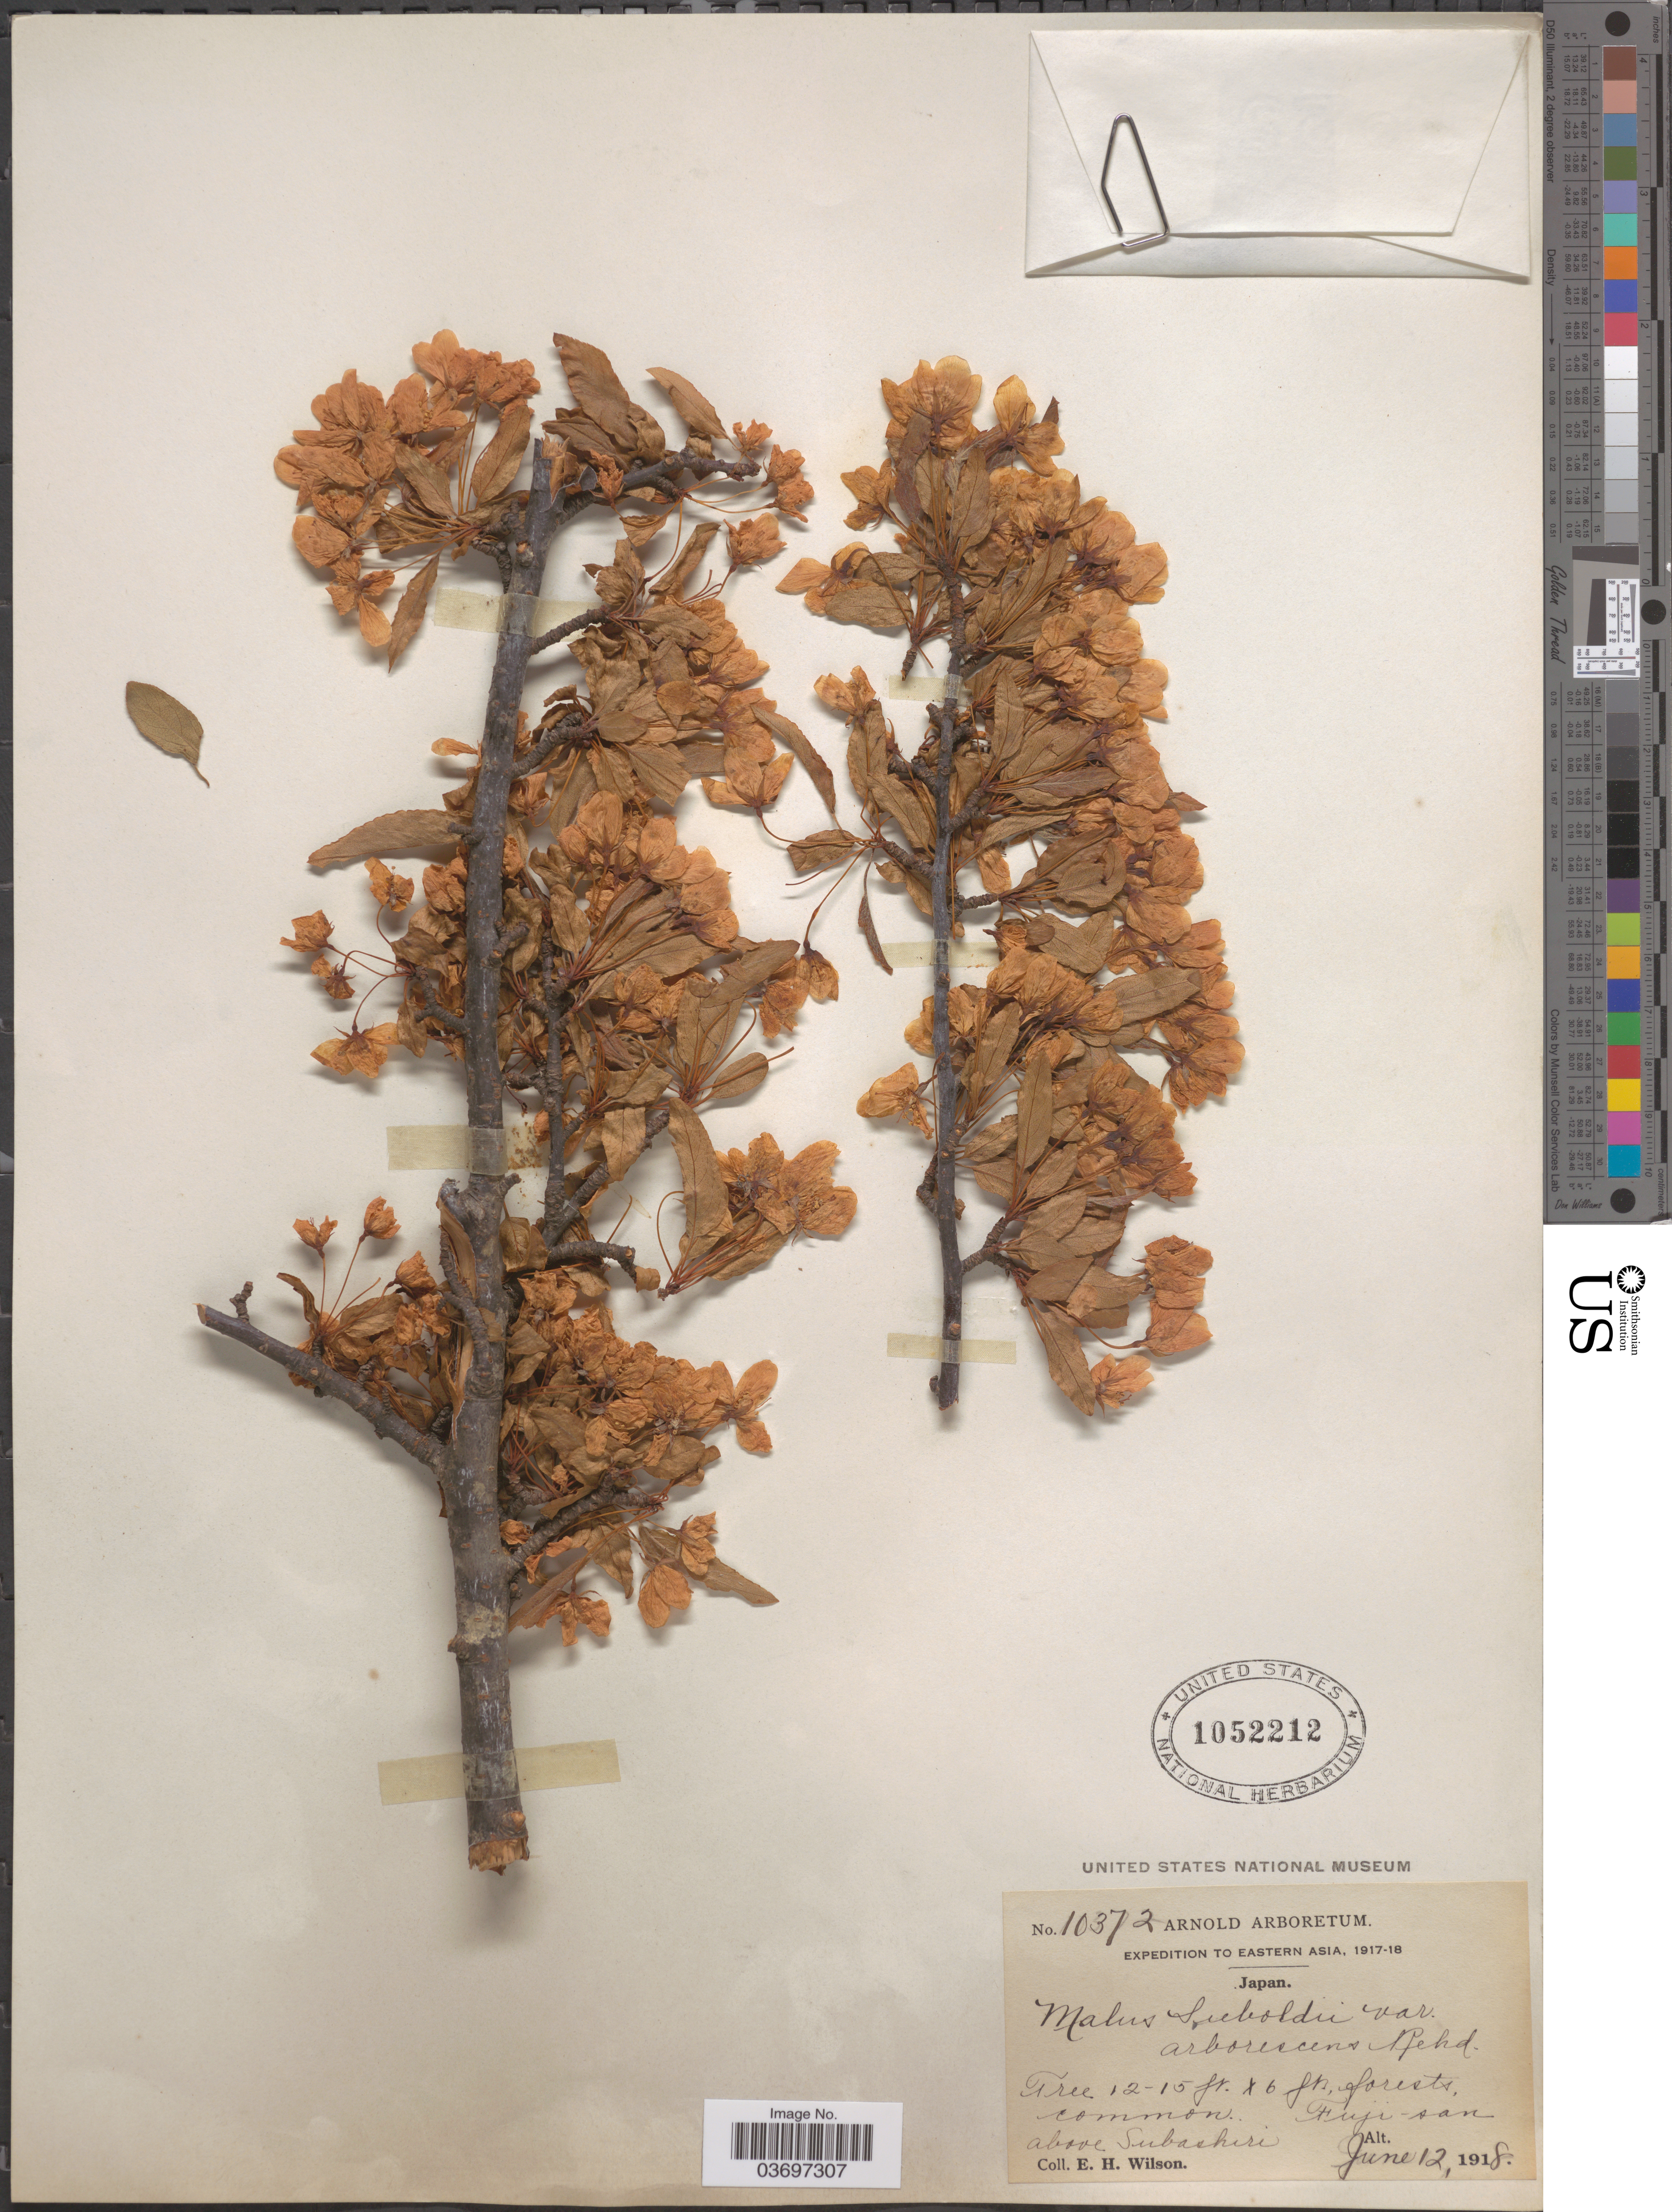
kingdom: Plantae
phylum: Tracheophyta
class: Magnoliopsida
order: Rosales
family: Rosaceae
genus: Malus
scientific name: Malus sieboldii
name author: Rehder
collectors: E. Wilson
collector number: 10372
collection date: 1918-06-12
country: Japan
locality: Fuji-san above Subashiri.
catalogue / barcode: US 1052212